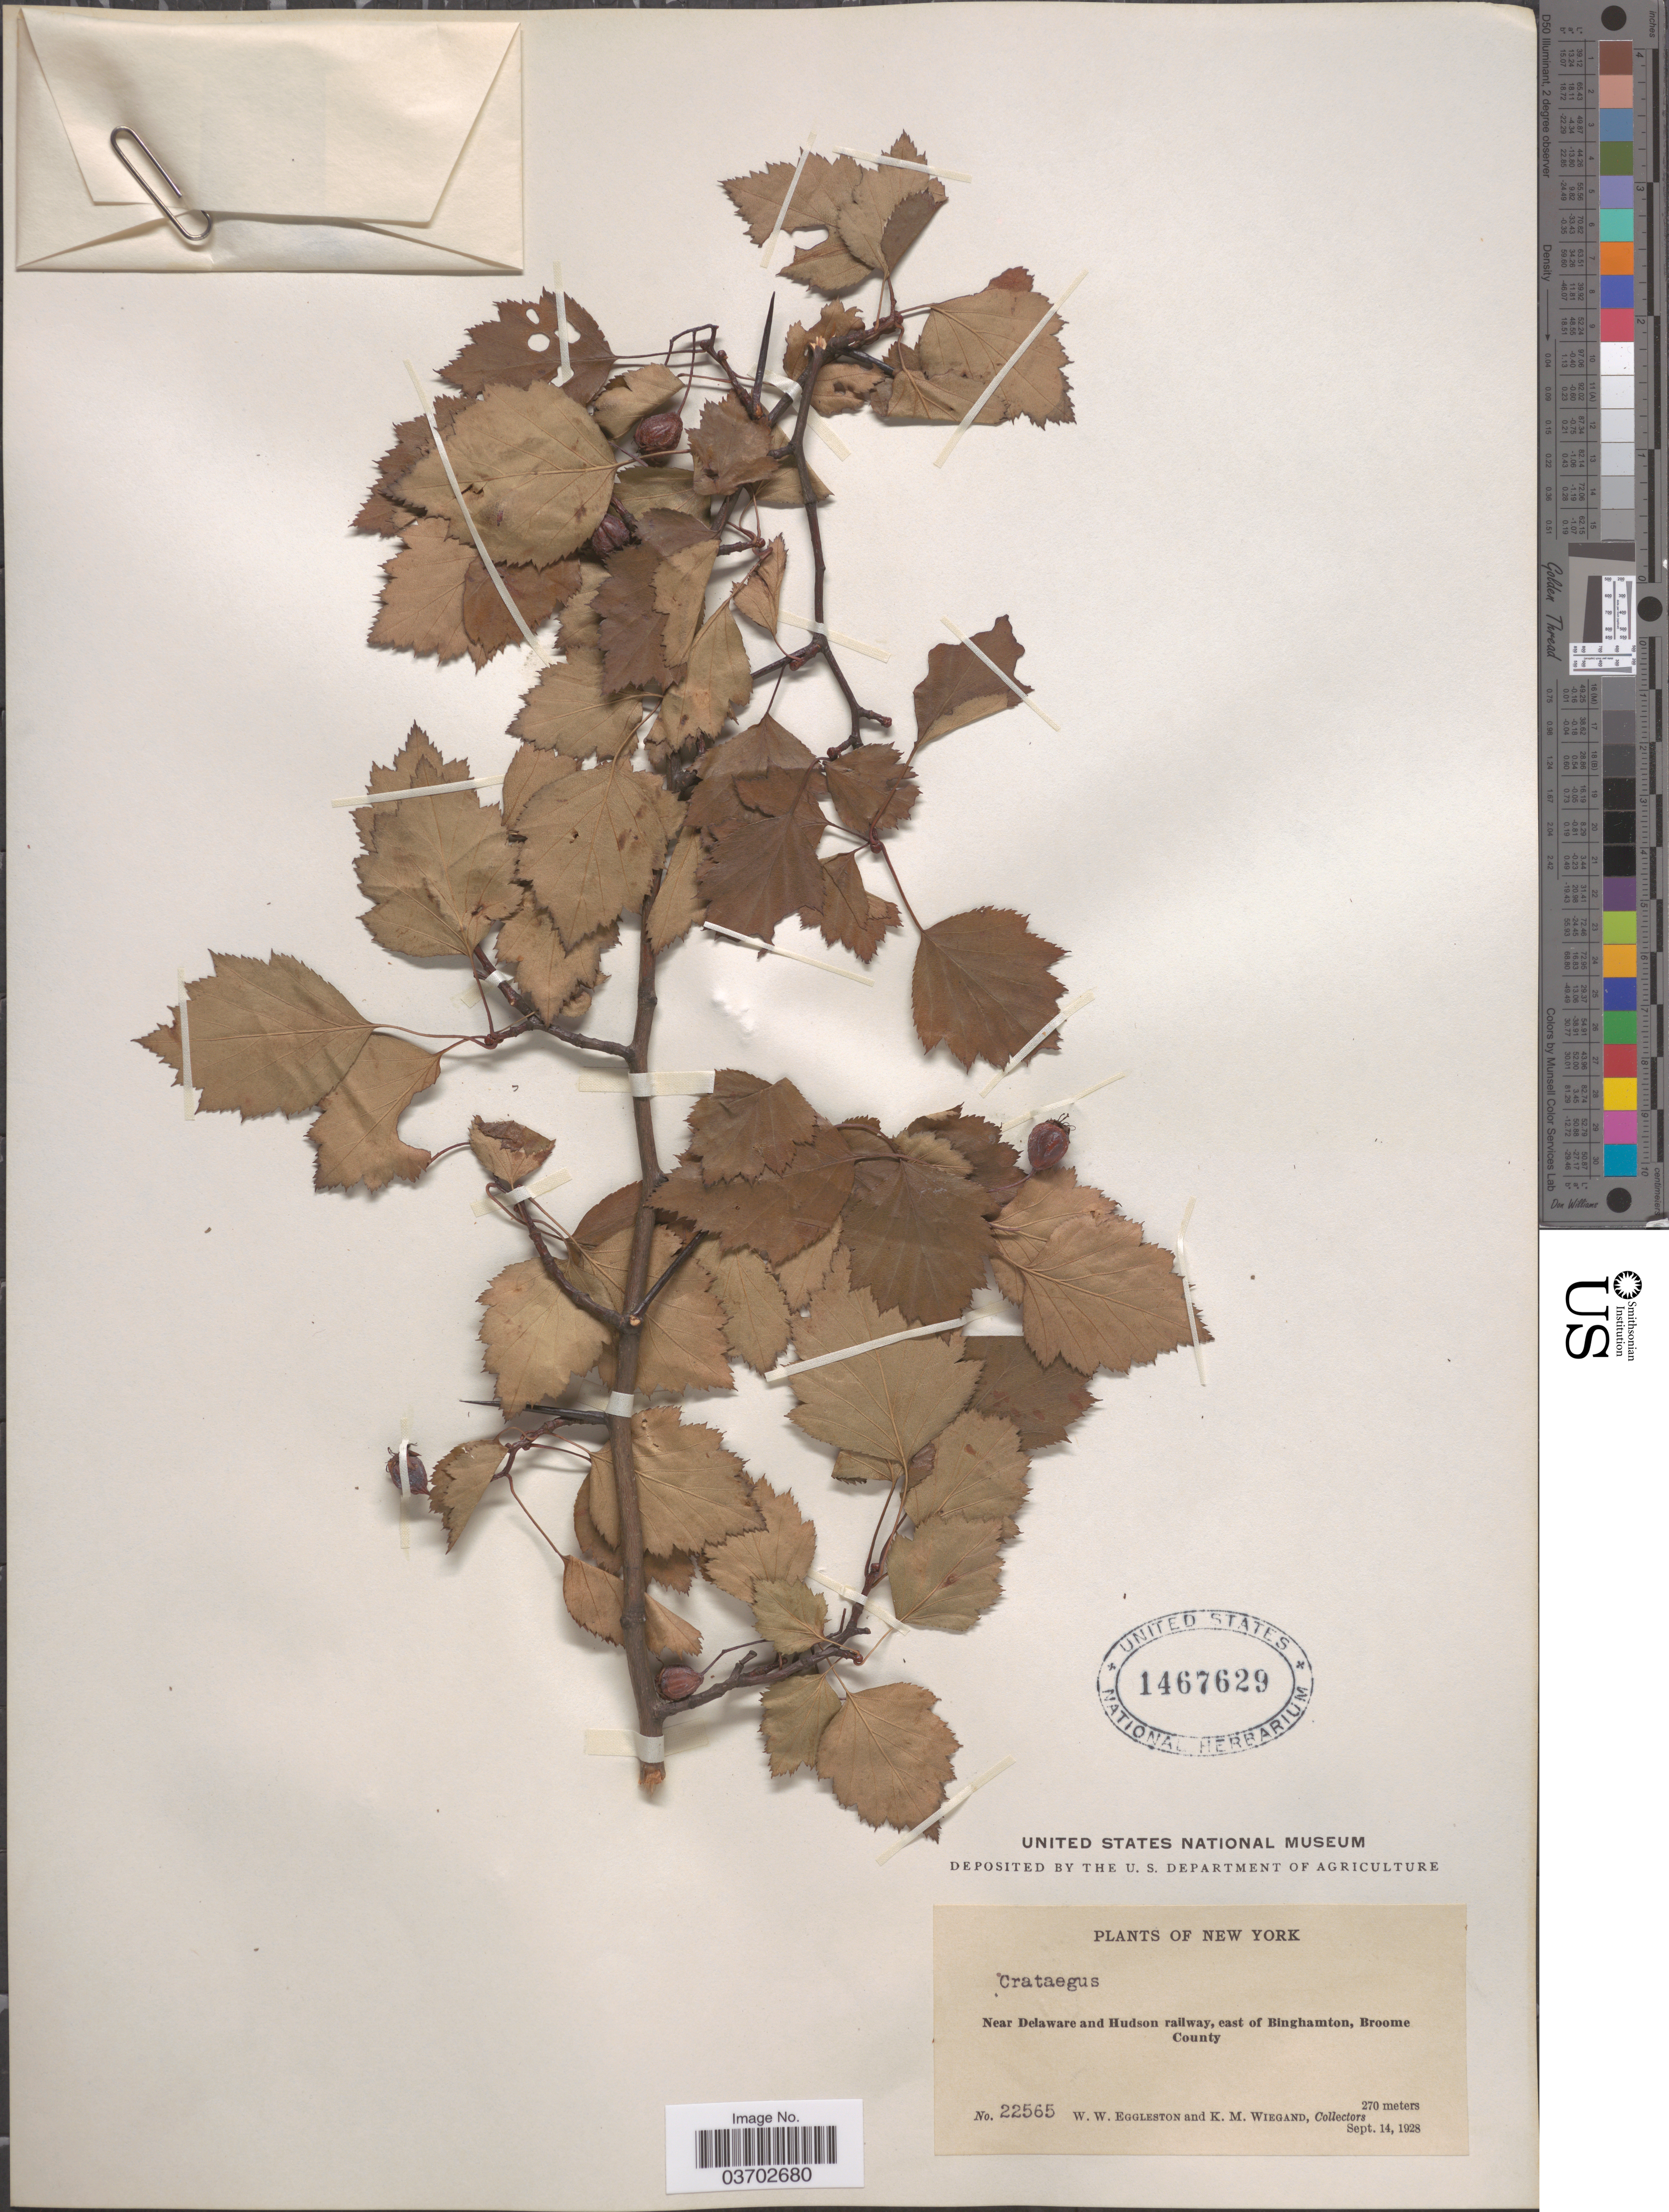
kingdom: Plantae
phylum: Tracheophyta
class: Magnoliopsida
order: Rosales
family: Rosaceae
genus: Crataegus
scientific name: Crataegus sp.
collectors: W. W. Eggleston & K. M. Wiegand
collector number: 22565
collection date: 1928-09-14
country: United States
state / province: New York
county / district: Broome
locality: Near Delaware and Hudson railway, east of Binghamton, Broome County.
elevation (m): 270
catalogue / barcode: US 1467629